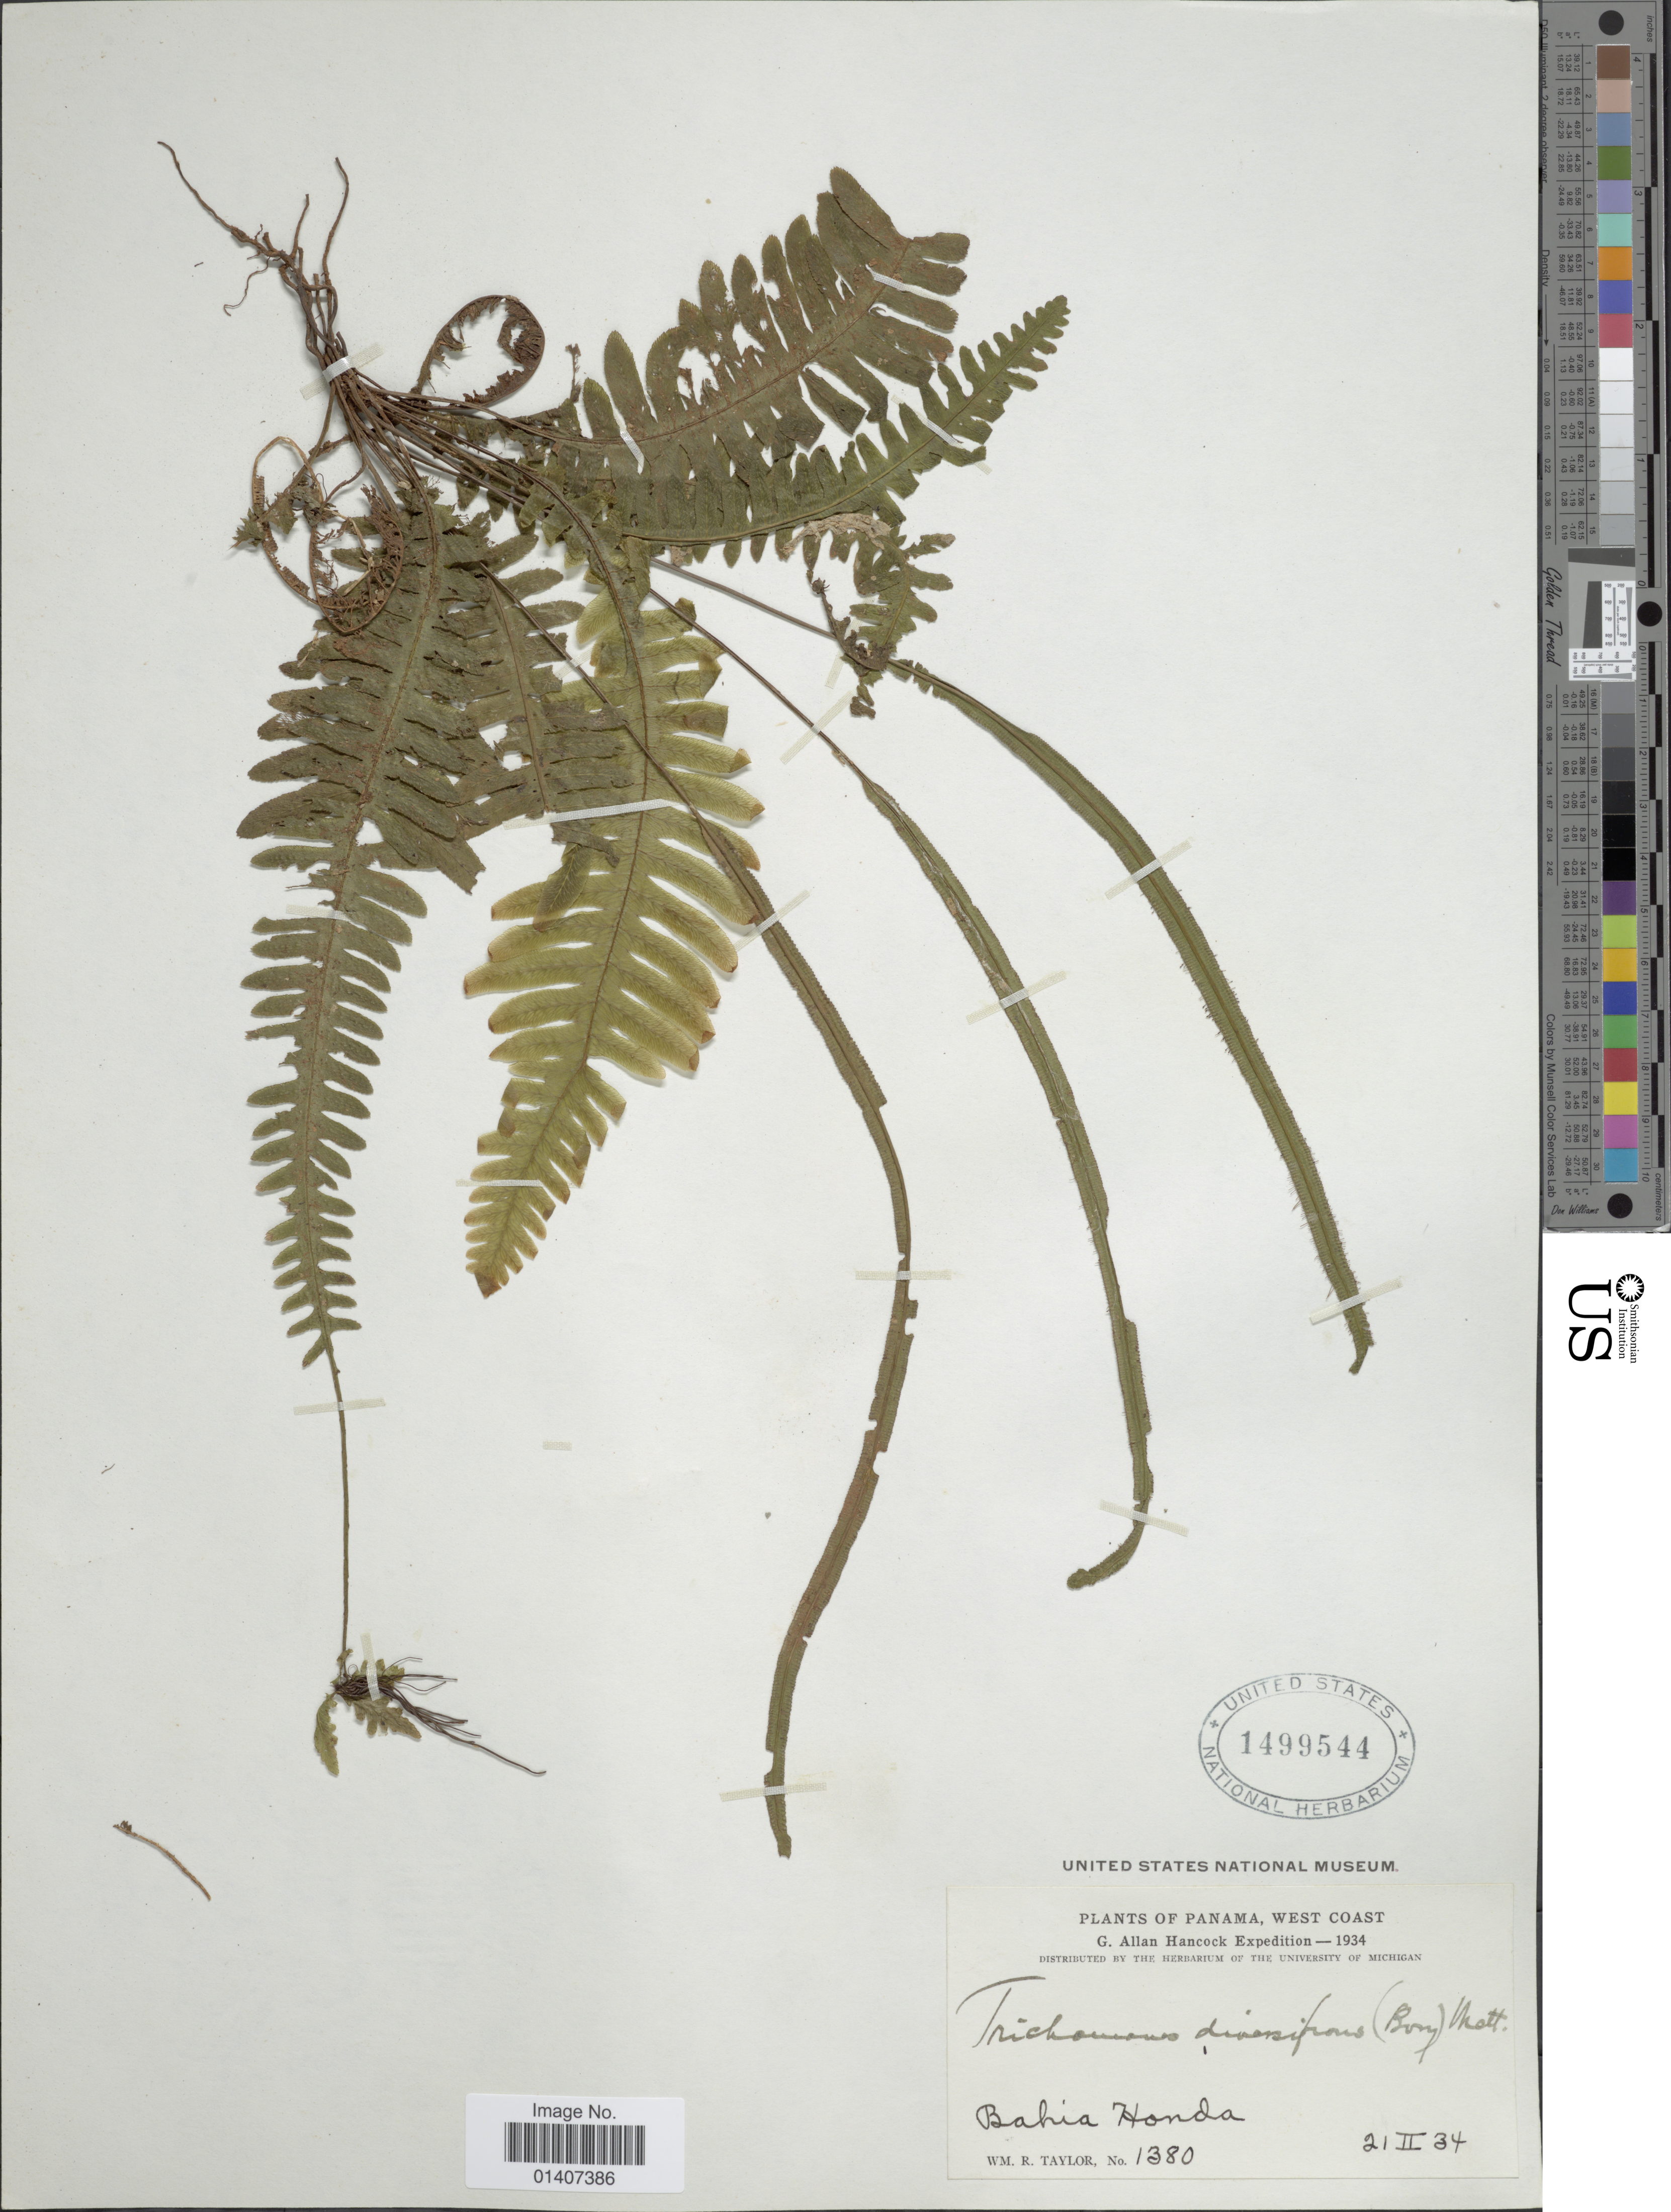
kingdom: Plantae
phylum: Tracheophyta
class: Polypodiopsida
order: Hymenophyllales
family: Hymenophyllaceae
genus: Trichomanes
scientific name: Trichomanes diversifrons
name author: (Bory) Mett. ex Sadeb.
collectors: W. R. Taylor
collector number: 1380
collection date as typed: Transcribed d/m/y: 21/2/34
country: Panama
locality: West coast, Bahia Honda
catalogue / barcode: US 1499544